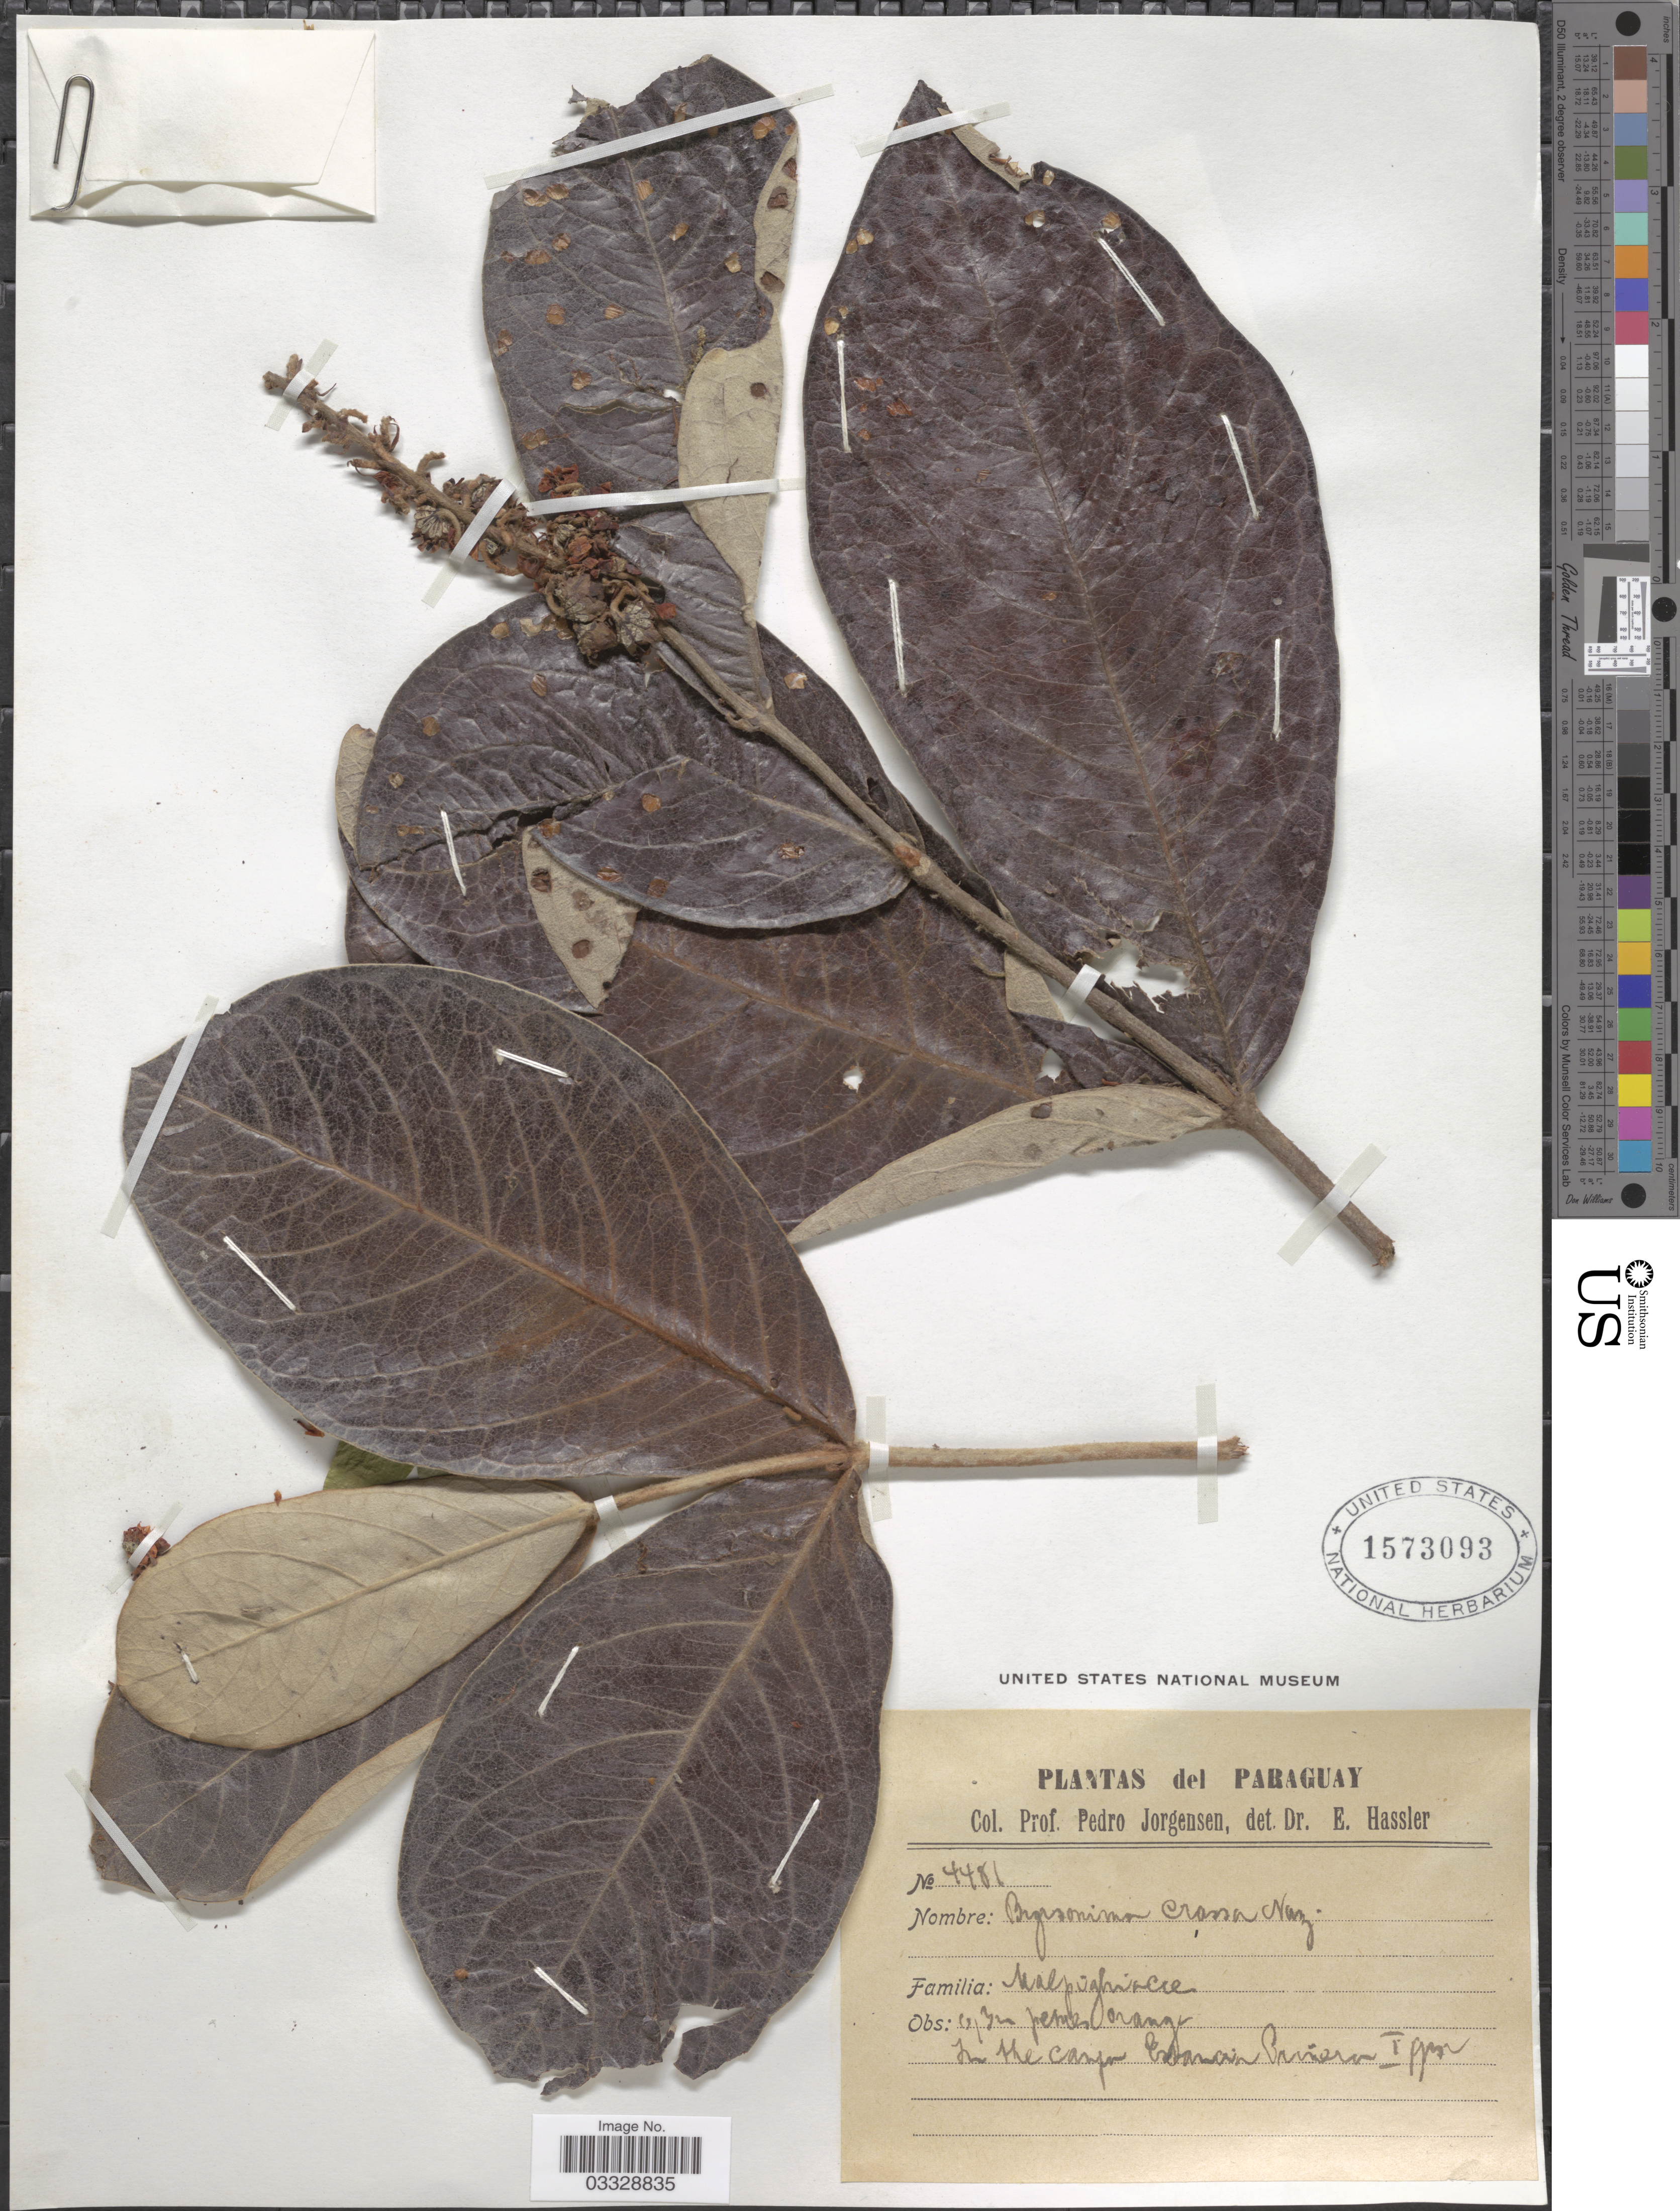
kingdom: Plantae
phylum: Tracheophyta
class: Magnoliopsida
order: Malpighiales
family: Malpighiaceae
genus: Byrsonima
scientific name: Byrsonima crassa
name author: Nied.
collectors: P. Jörgensen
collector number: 4481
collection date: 1902-01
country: Paraguay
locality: In the camp Estacion Primera.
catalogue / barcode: US 1573093